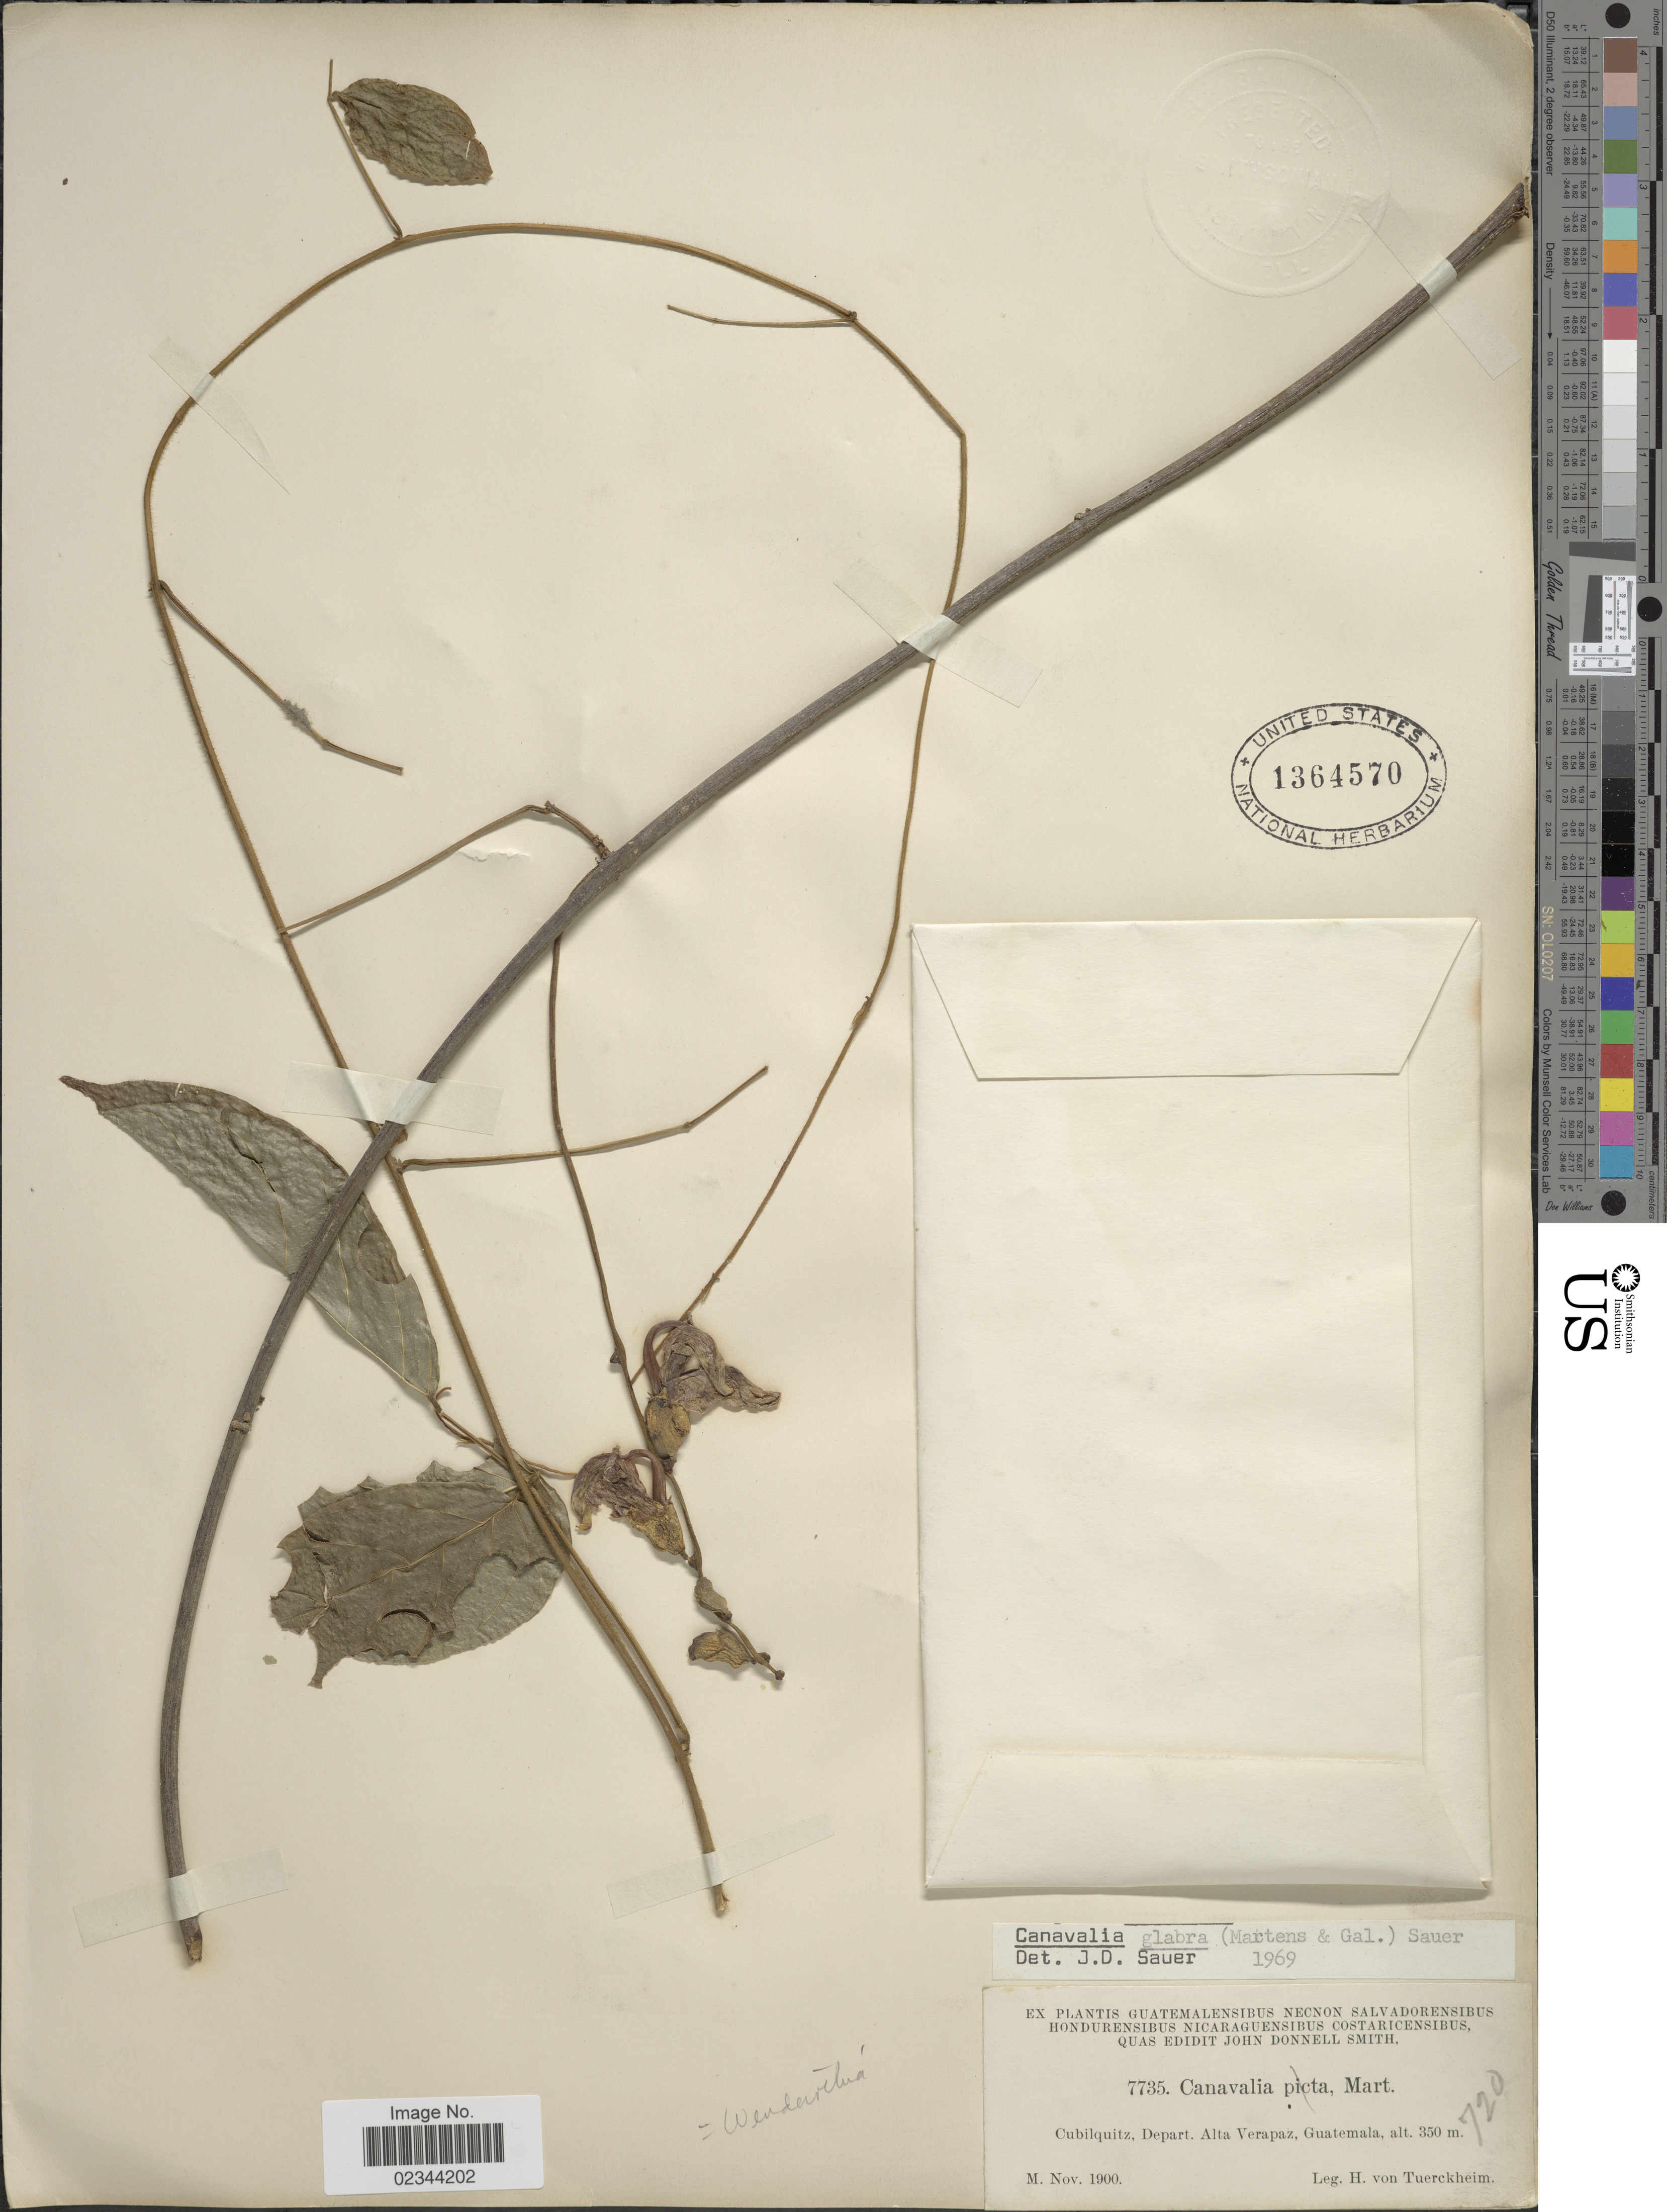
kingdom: Plantae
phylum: Tracheophyta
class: Magnoliopsida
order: Fabales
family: Fabaceae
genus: Canavalia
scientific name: Canavalia glabra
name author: (M. Martens & Galeotti) J.D. Sauer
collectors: H. von Türckheim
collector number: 7735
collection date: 1900-11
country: Guatemala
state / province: Alta Verapaz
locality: Cubilquitz, Depart. Alta Verapaz.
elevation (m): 350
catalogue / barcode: US 1364570